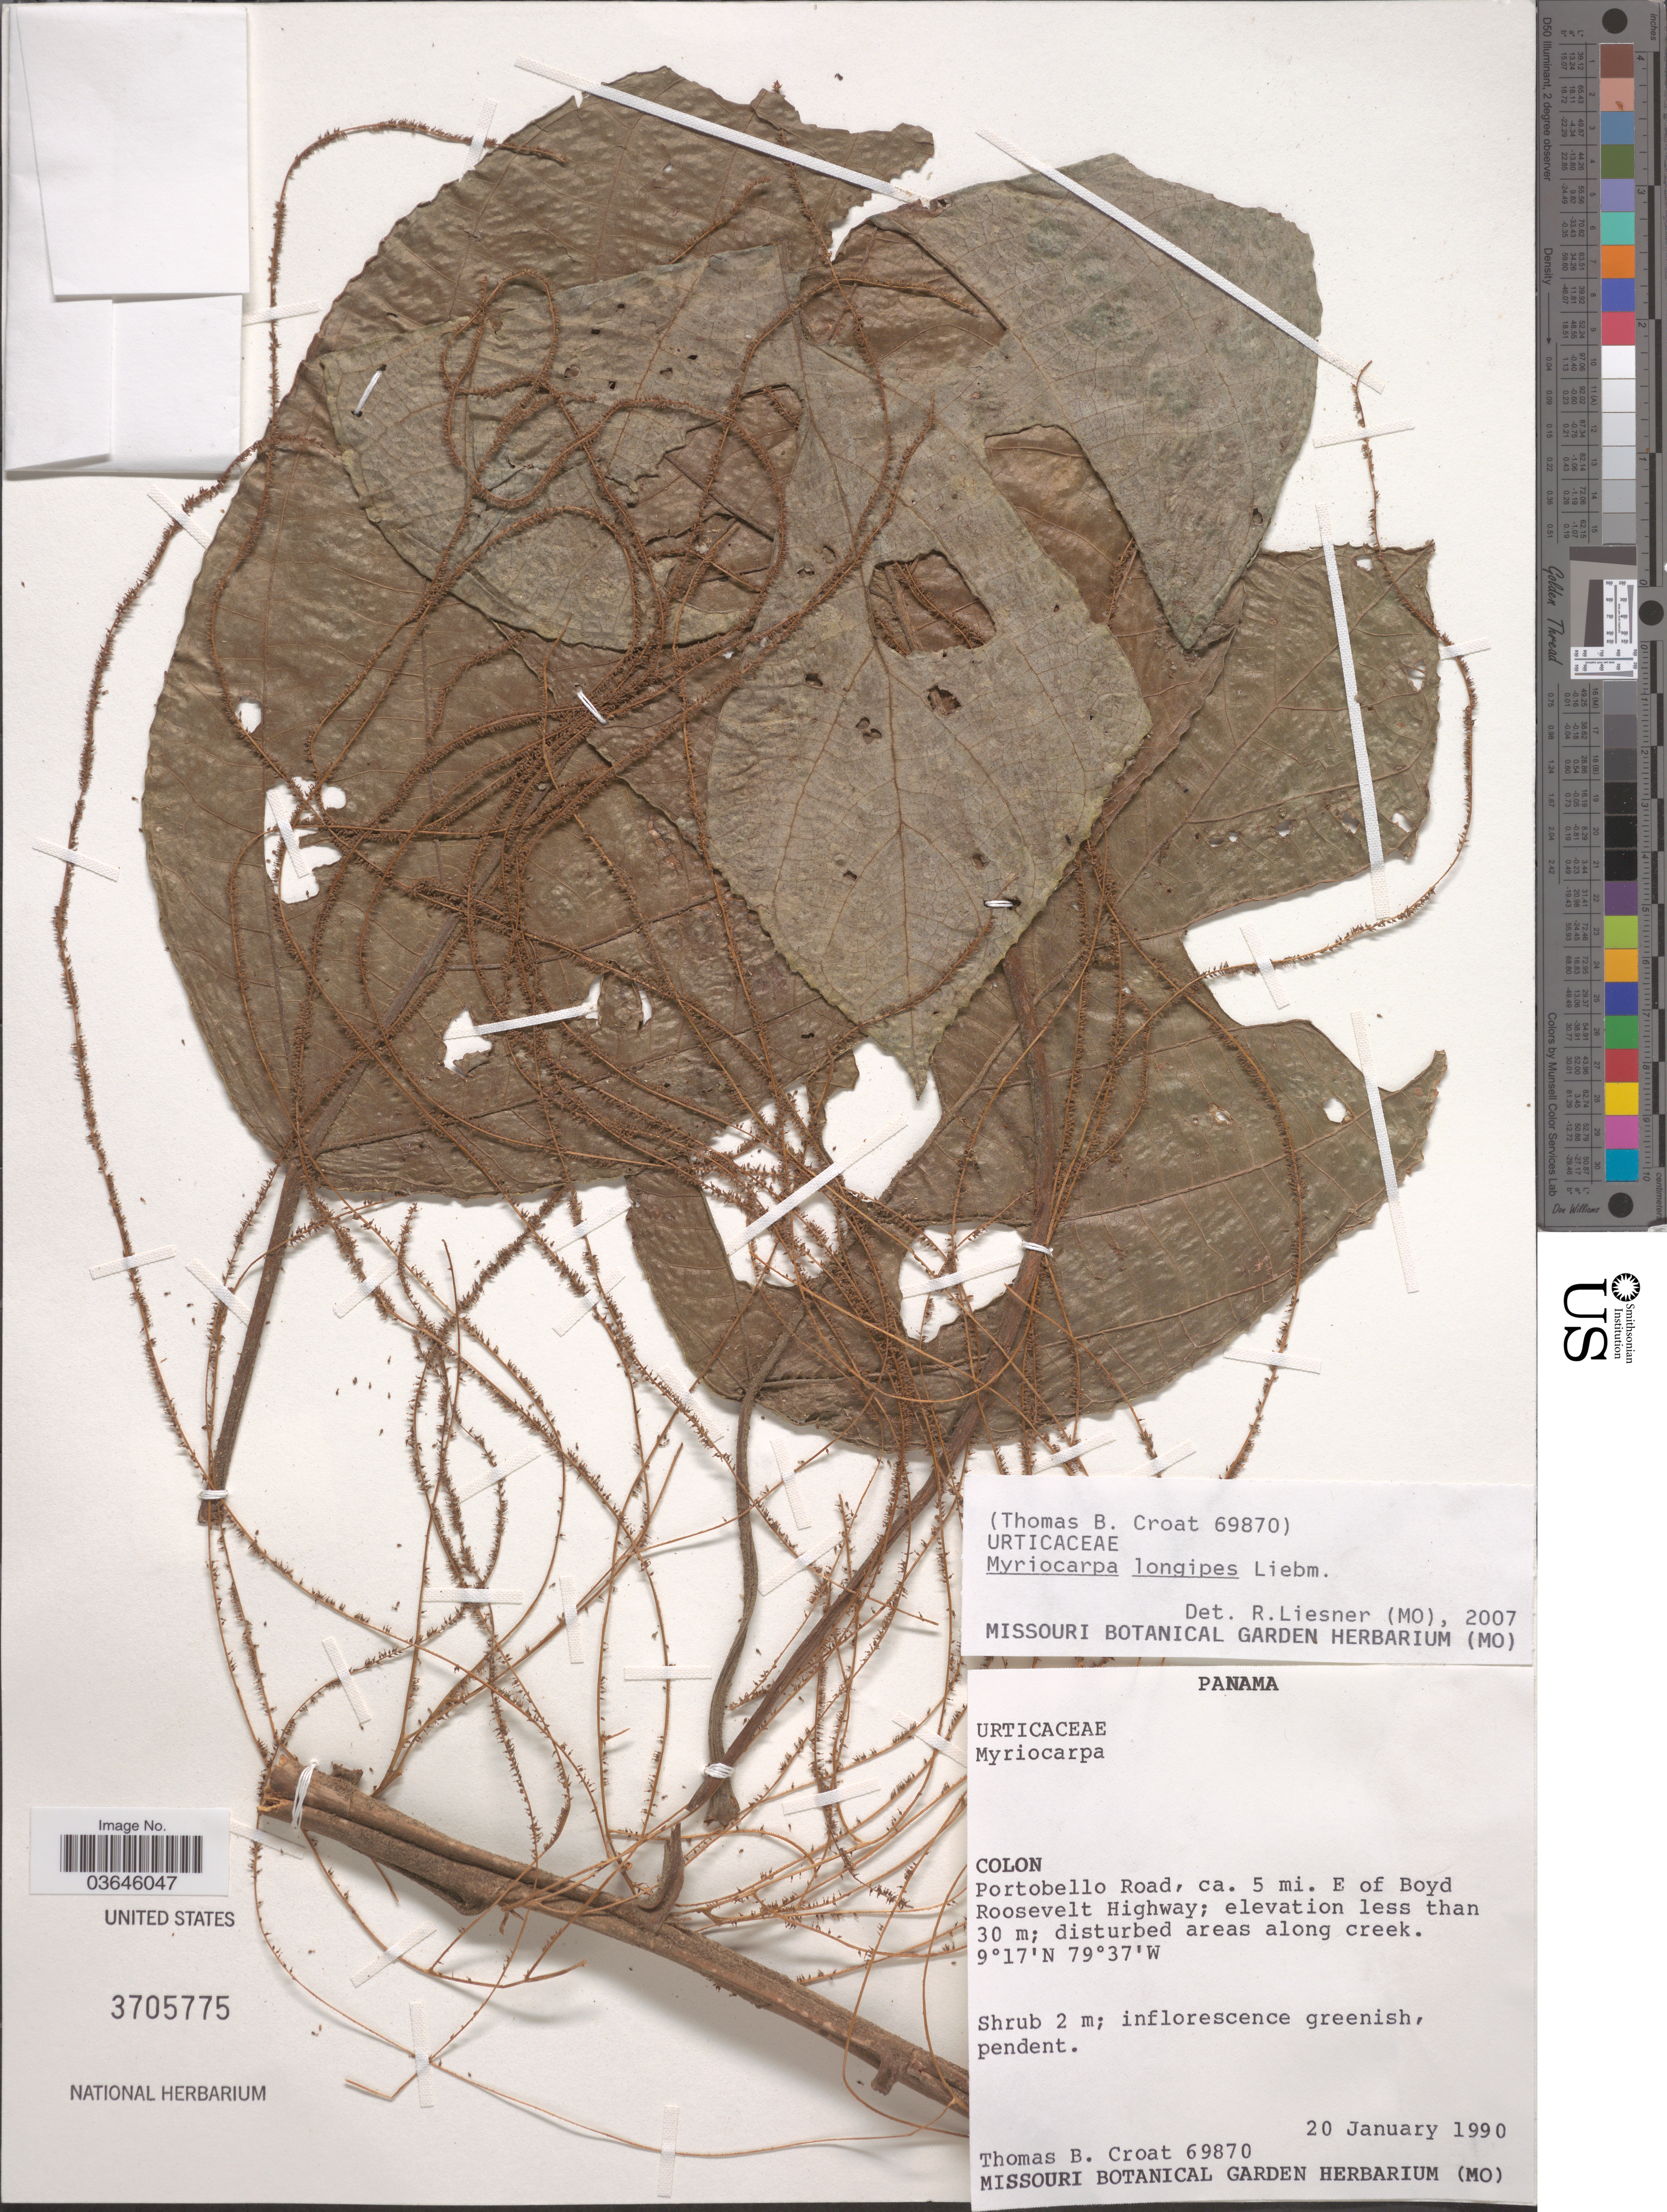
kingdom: Plantae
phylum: Tracheophyta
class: Magnoliopsida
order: Rosales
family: Urticaceae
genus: Myriocarpa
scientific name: Myriocarpa longipes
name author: Liebm.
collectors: T. B. Croat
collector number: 69870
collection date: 1990-01-20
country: Panama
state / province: Colón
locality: Portobello Road, ca. 5 mi. E of Boyd Roosevelt Highway.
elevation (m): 30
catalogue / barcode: US 3705775